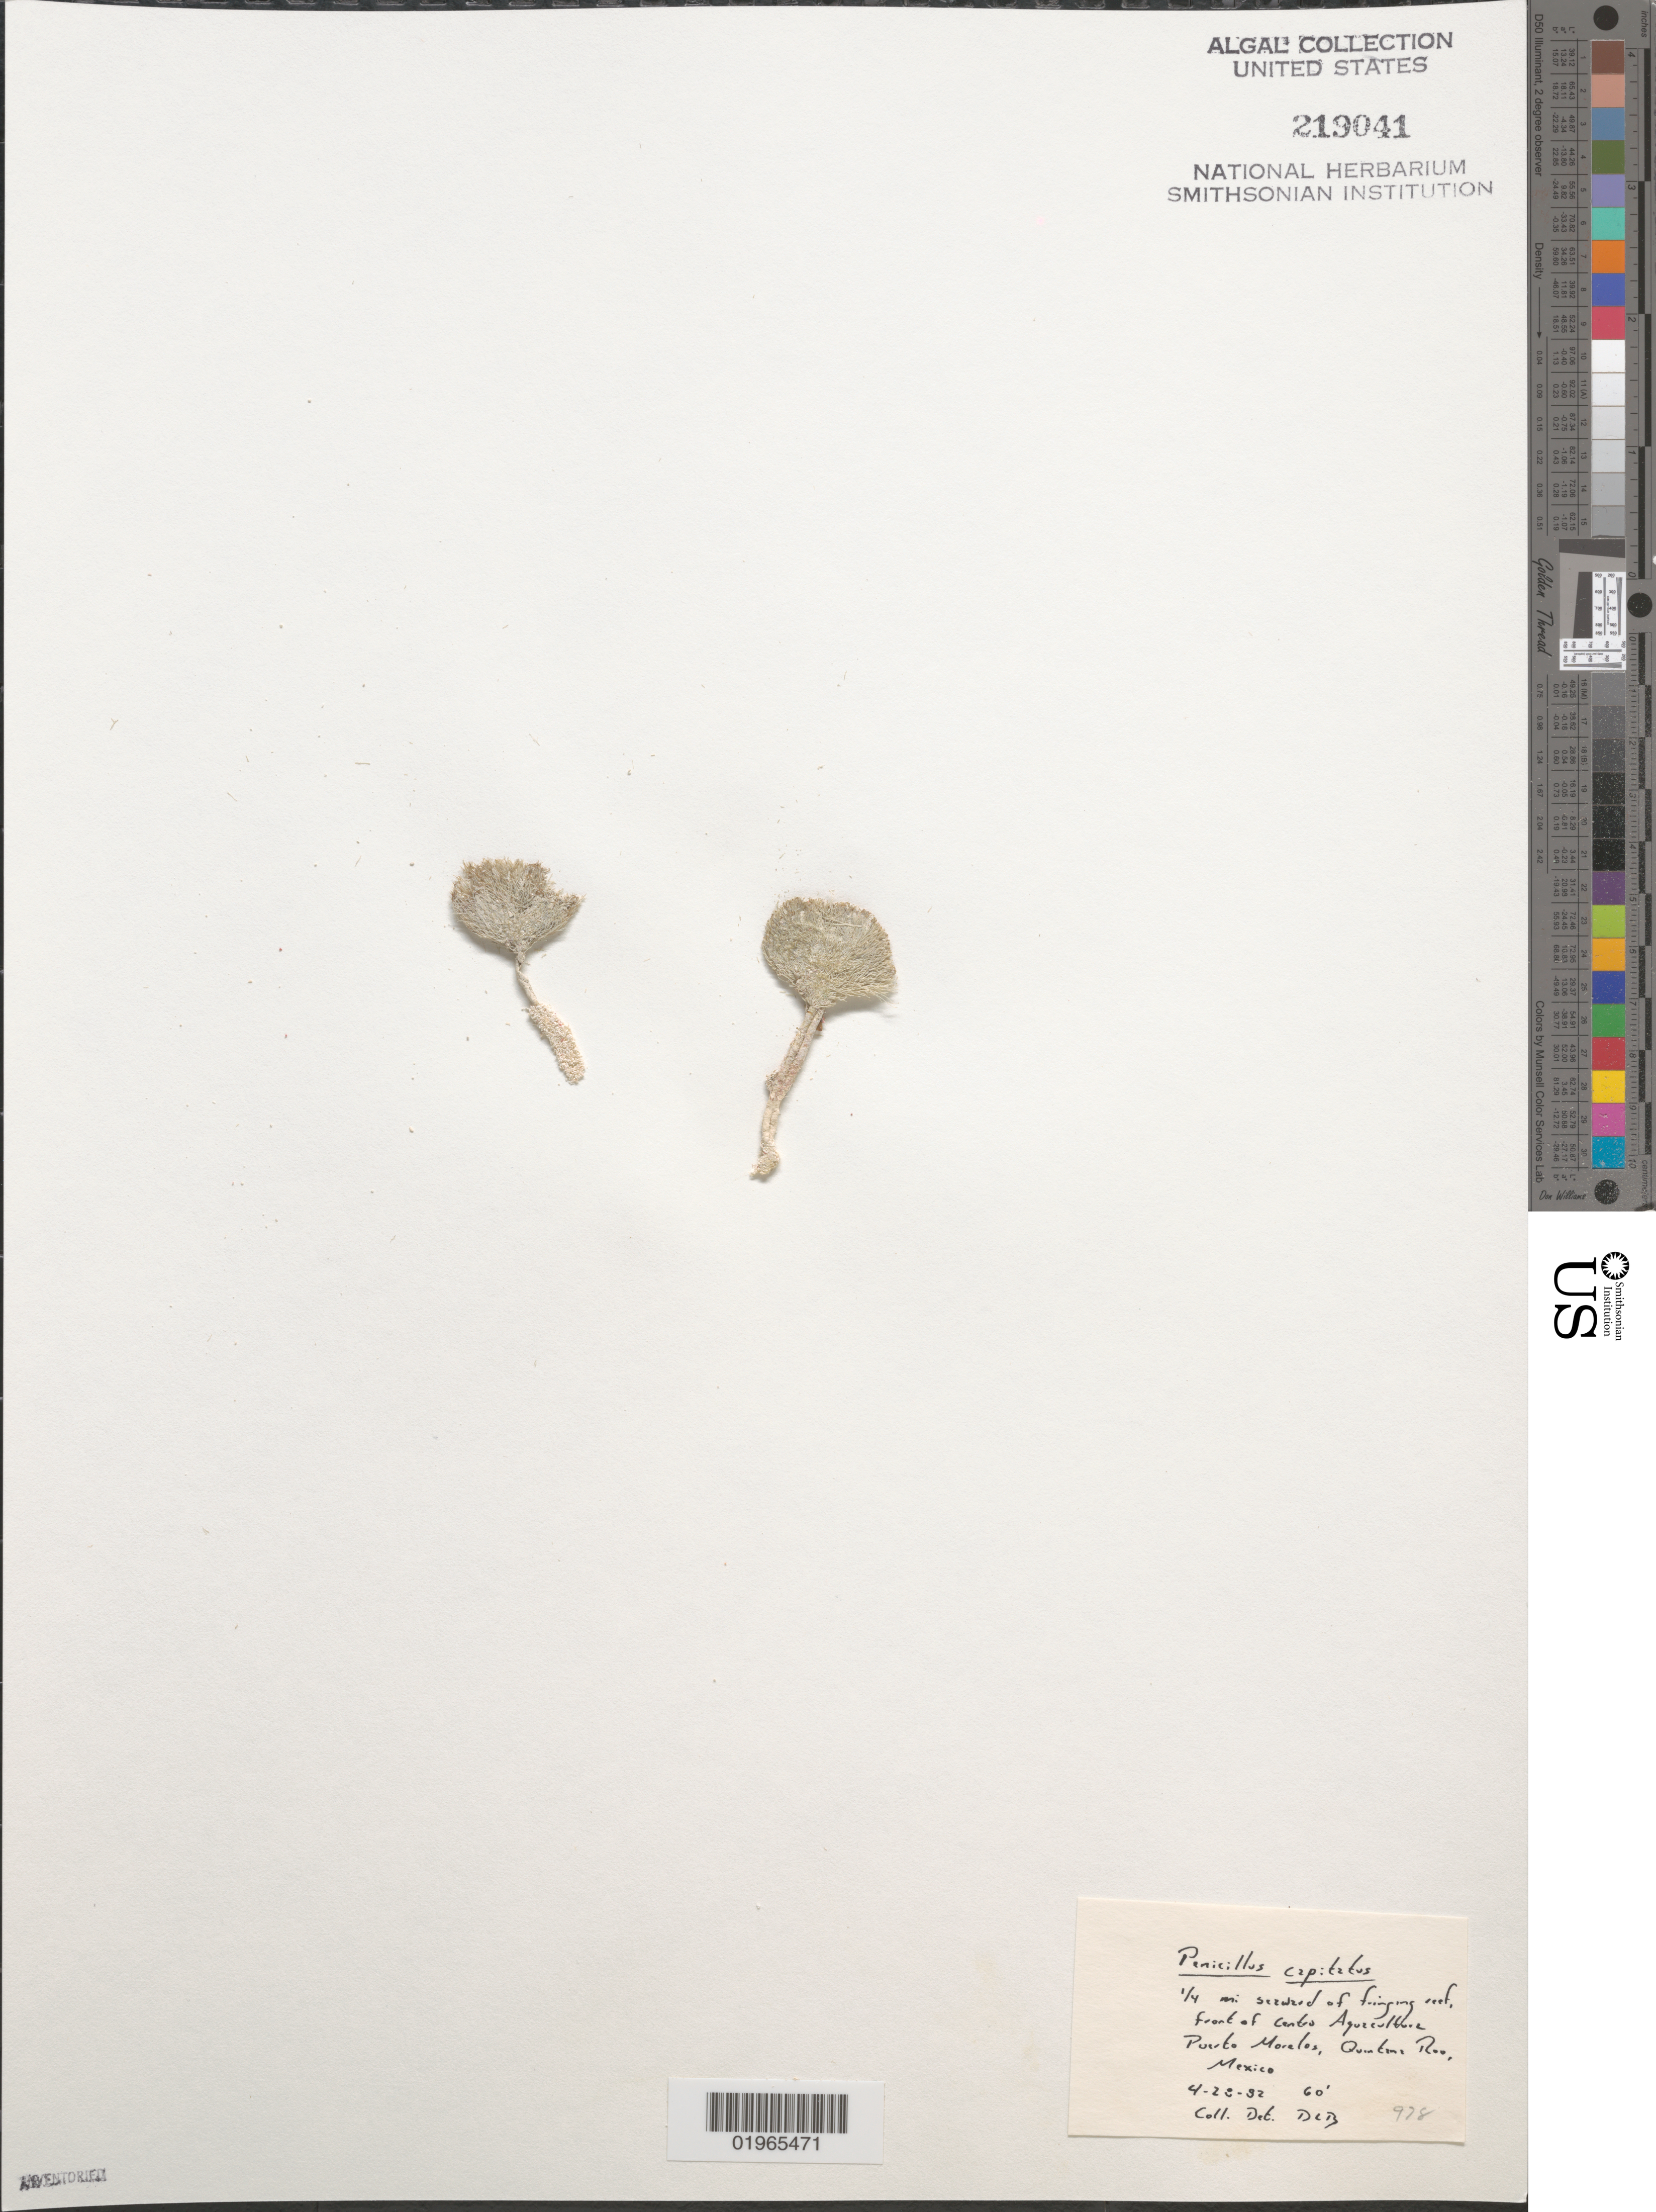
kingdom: Plantae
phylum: Chlorophyta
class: Ulvophyceae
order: Bryopsidales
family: Udoteaceae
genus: Penicillus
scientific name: Penicillus capitatus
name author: Lam.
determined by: Ballantine, D. L.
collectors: D.L. Ballantine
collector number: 978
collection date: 1982-04-28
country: Mexico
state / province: Quintana Roo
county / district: Puerto Morelos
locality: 1/4 mi seaward of fringing reef, front of Centro Aquacultura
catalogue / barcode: US 219041